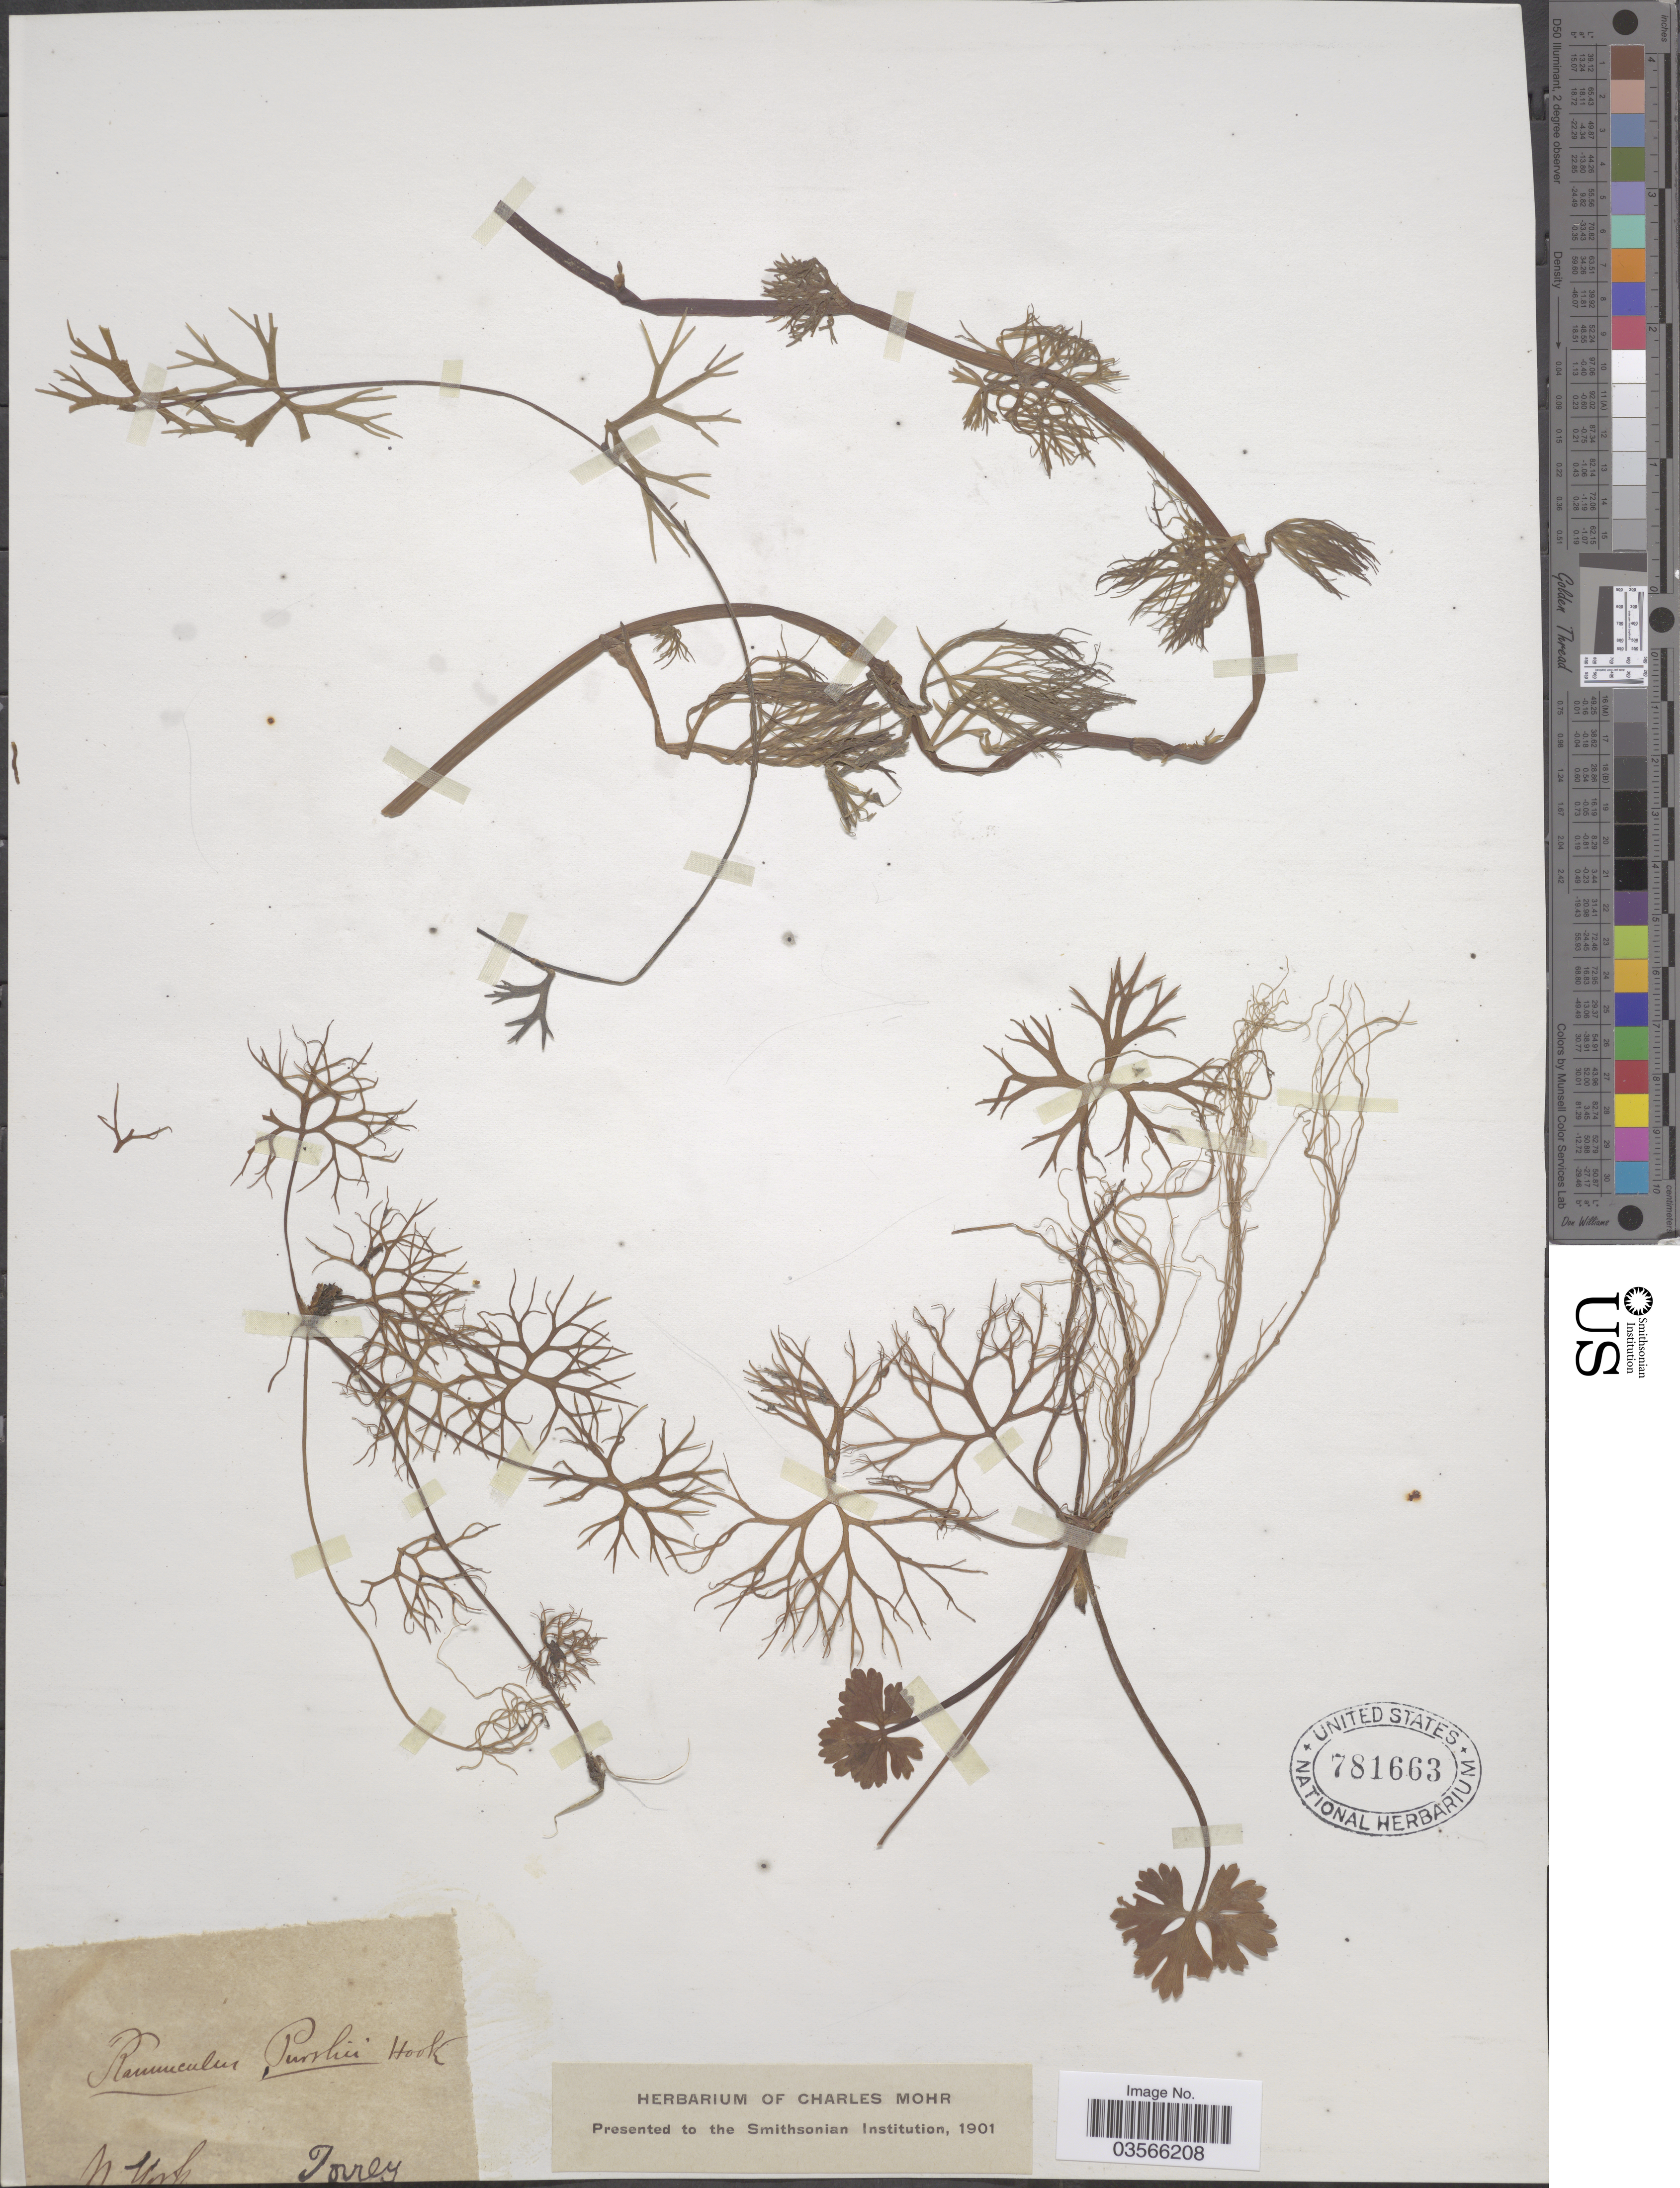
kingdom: Plantae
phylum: Tracheophyta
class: Magnoliopsida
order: Ranunculales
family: Ranunculaceae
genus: Ranunculus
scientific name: Ranunculus flabellaris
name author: Raf.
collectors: J. Torrey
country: United States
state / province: New York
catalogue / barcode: US 781663